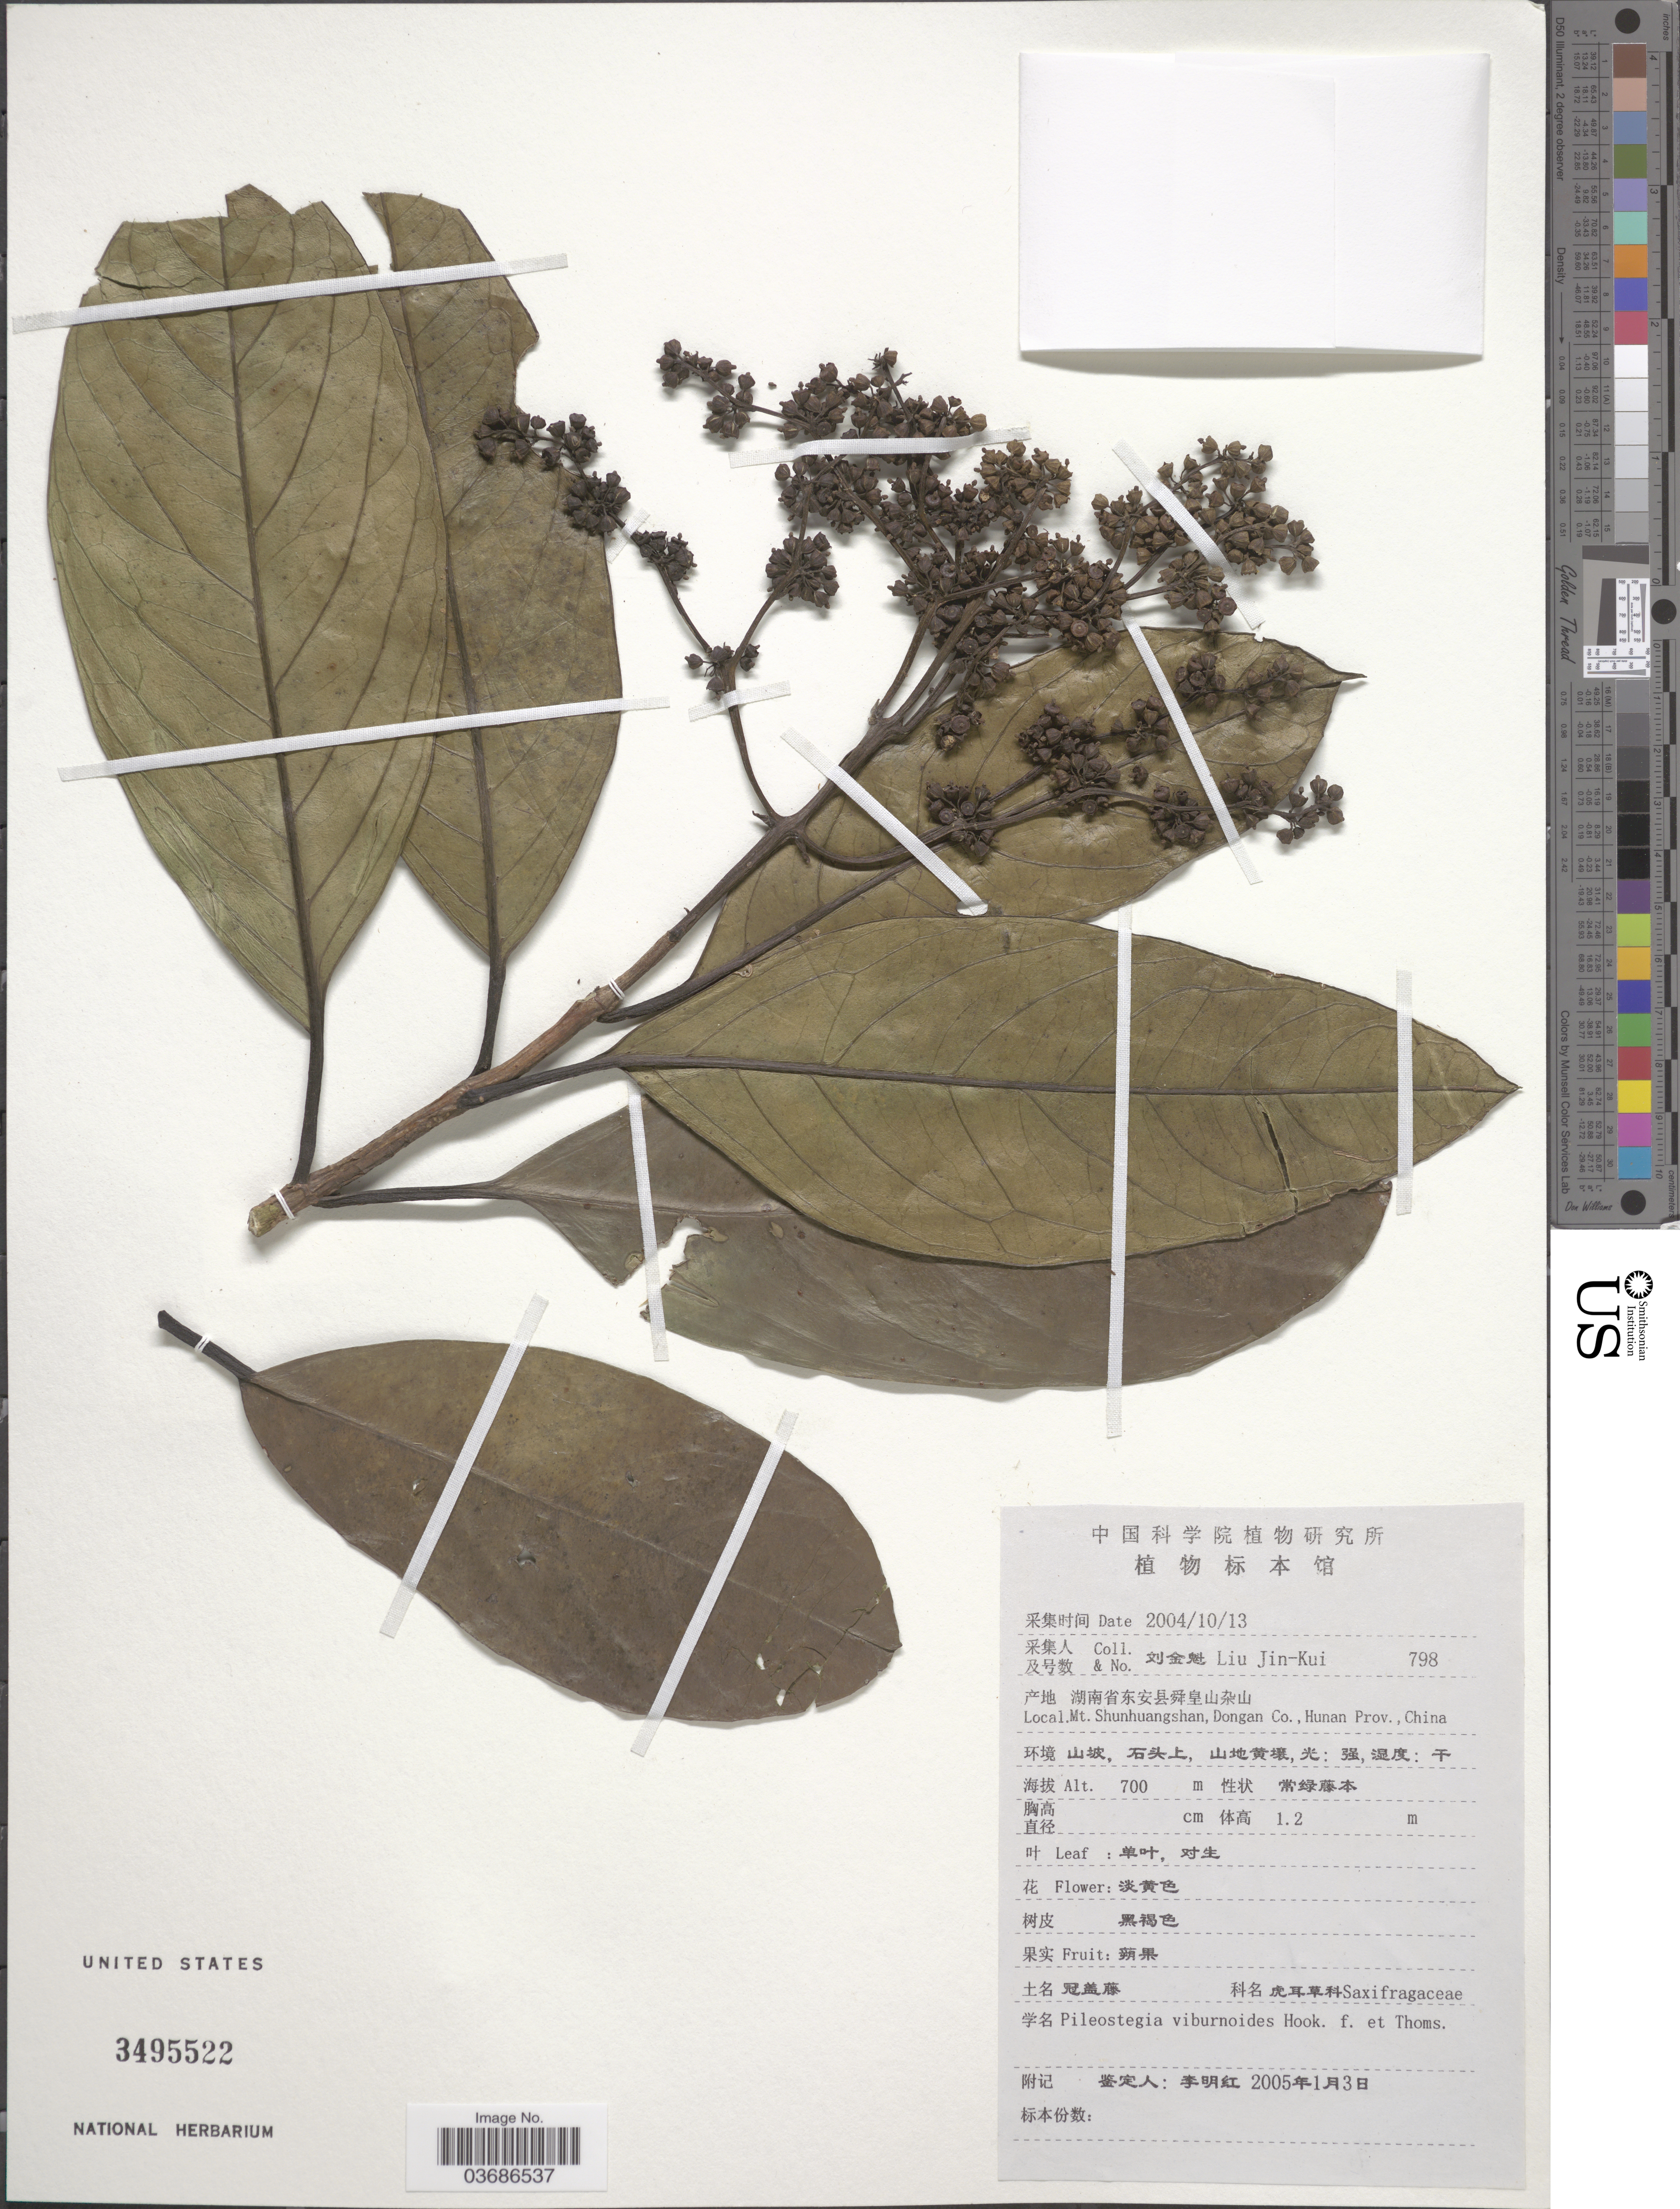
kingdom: Plantae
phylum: Tracheophyta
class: Magnoliopsida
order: Cornales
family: Hydrangeaceae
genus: Hydrangea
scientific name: Hydrangea viburnoides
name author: (Hook. f. & Thomson) Y. De Smet & Granados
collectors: Liu Jin-Kui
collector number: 798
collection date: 2004-10-13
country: China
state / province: Hunan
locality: Mt. Shunhuangshan, Dongan Co.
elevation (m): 700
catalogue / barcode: US 3495522